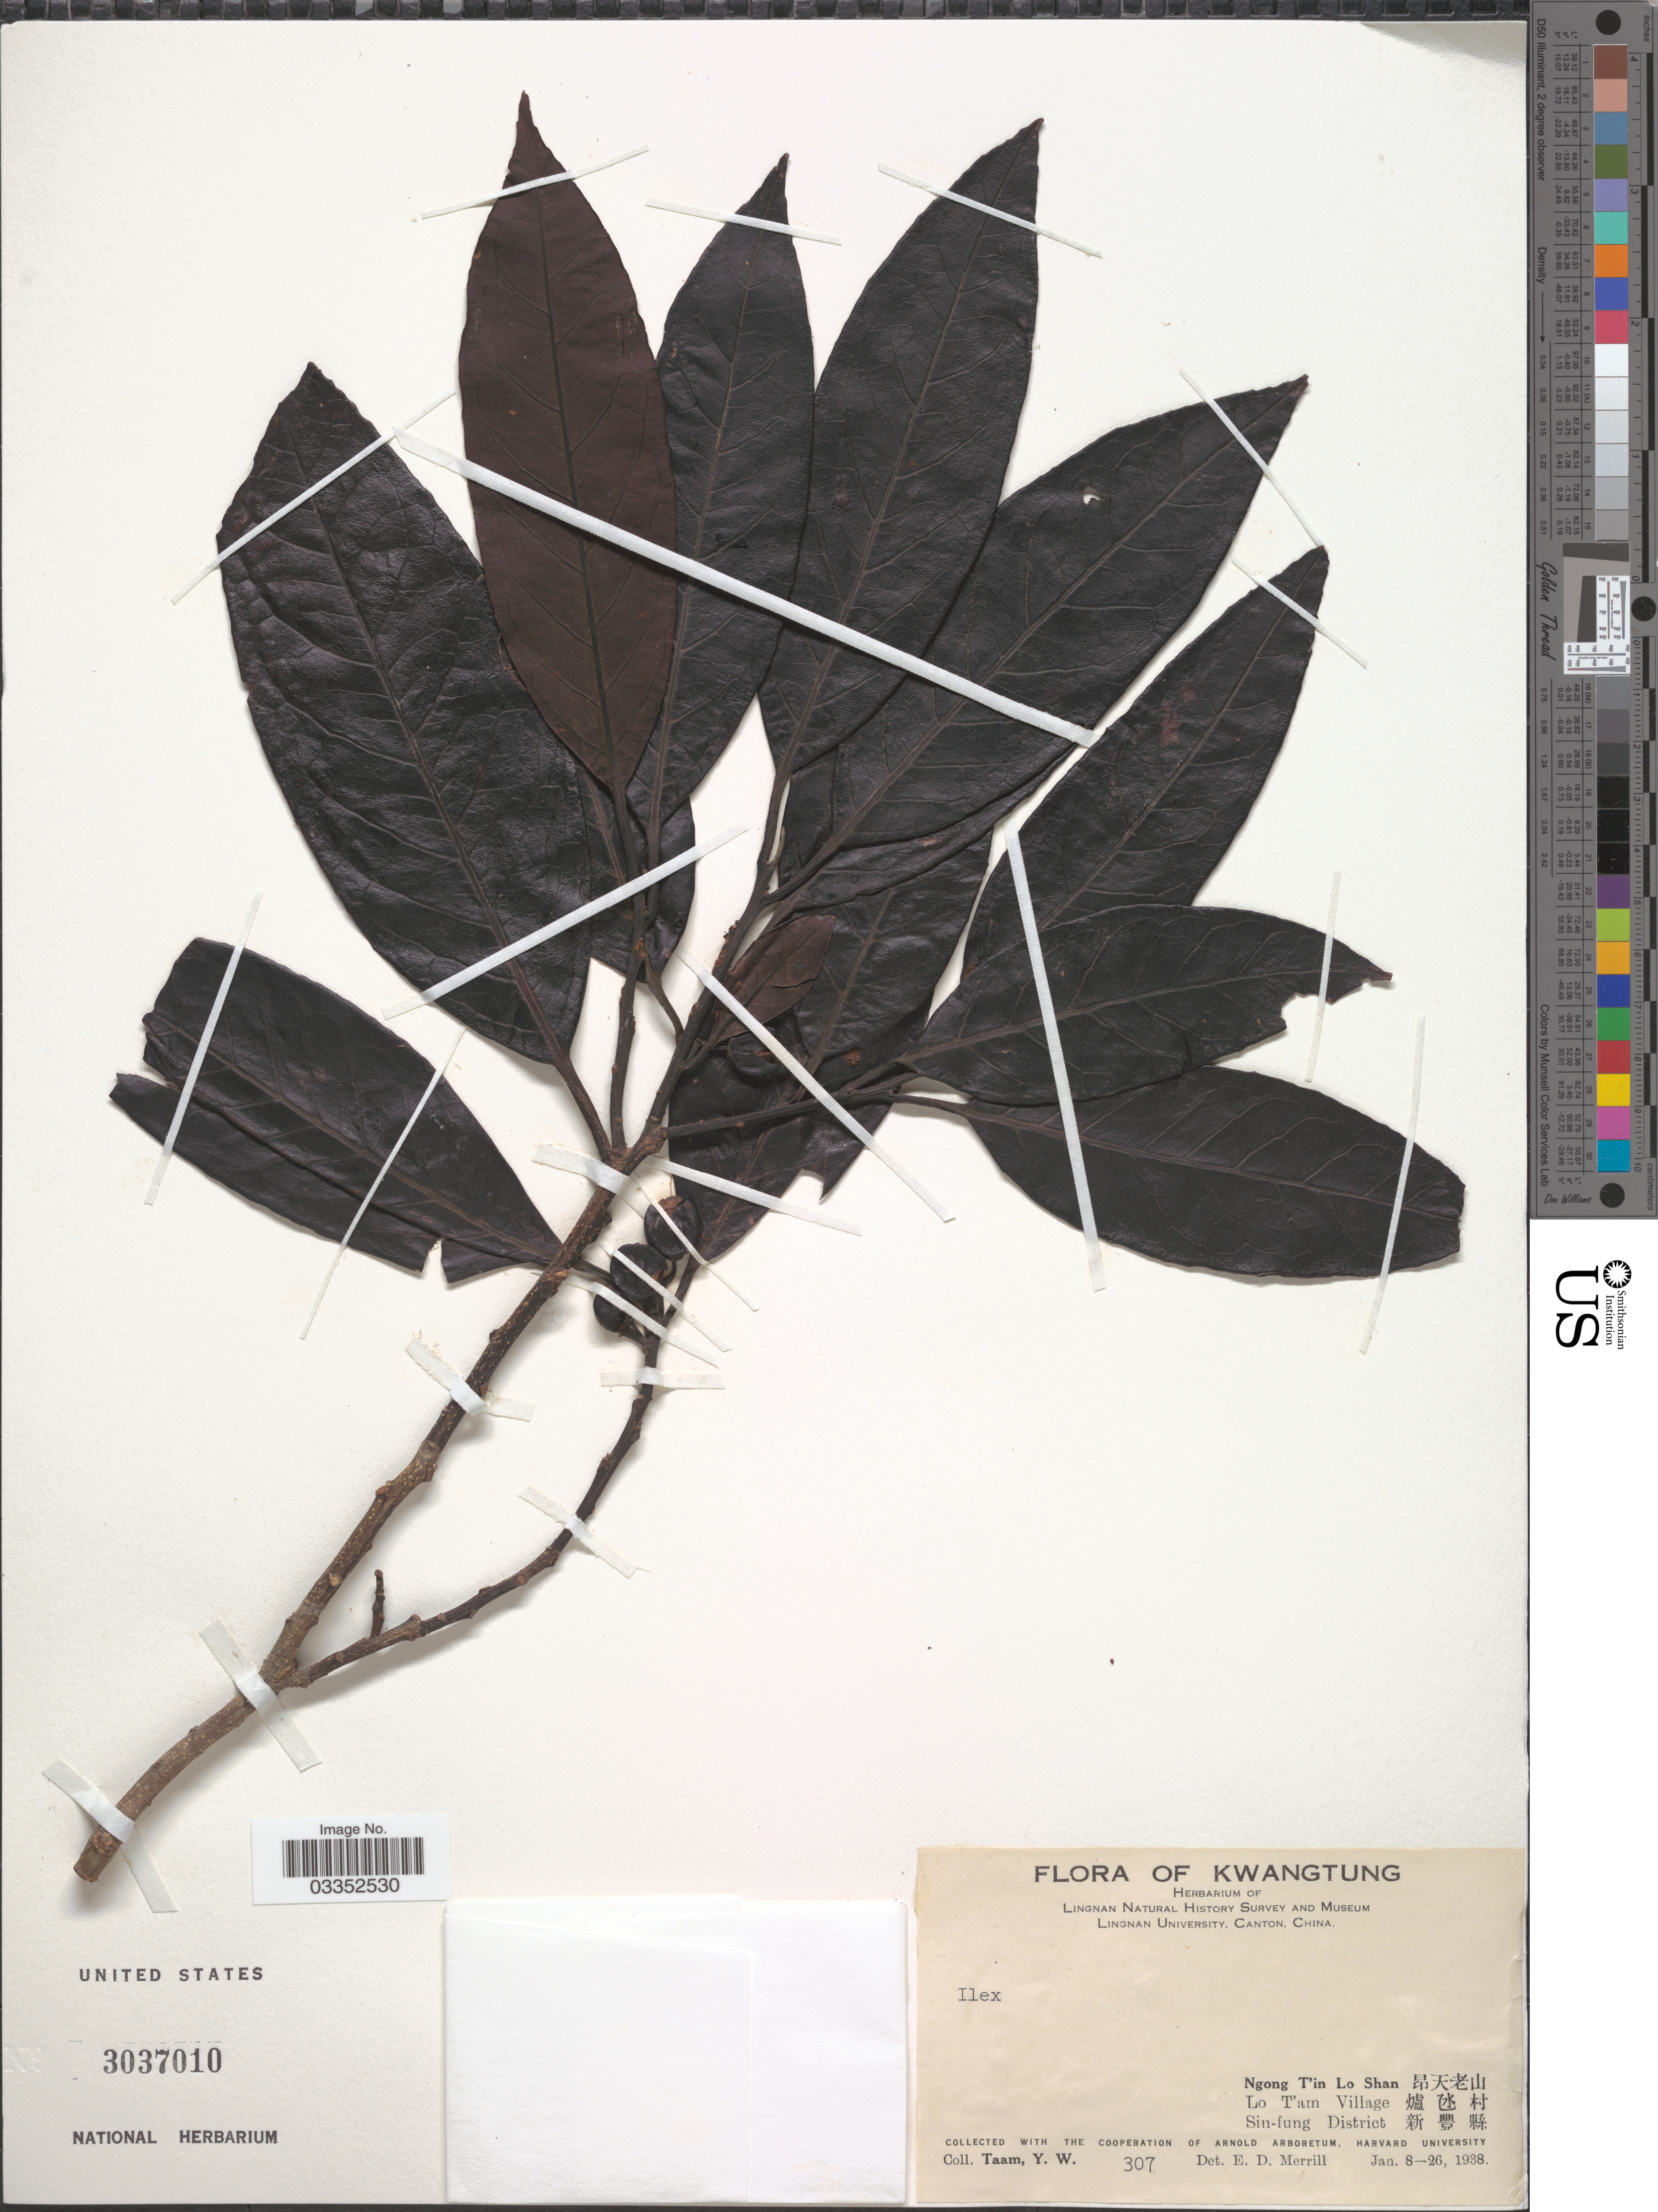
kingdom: Plantae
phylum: Tracheophyta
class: Magnoliopsida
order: Aquifoliales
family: Aquifoliaceae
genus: Ilex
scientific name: Ilex sp.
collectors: Y. W. Taam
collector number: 307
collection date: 1938-01-08/1938-01-26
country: China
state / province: Guangdong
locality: Kwangtung, Ngong T'in Lo Shan X, Lo T'am Village X, Sin-fung District X.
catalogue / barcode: US 3037010